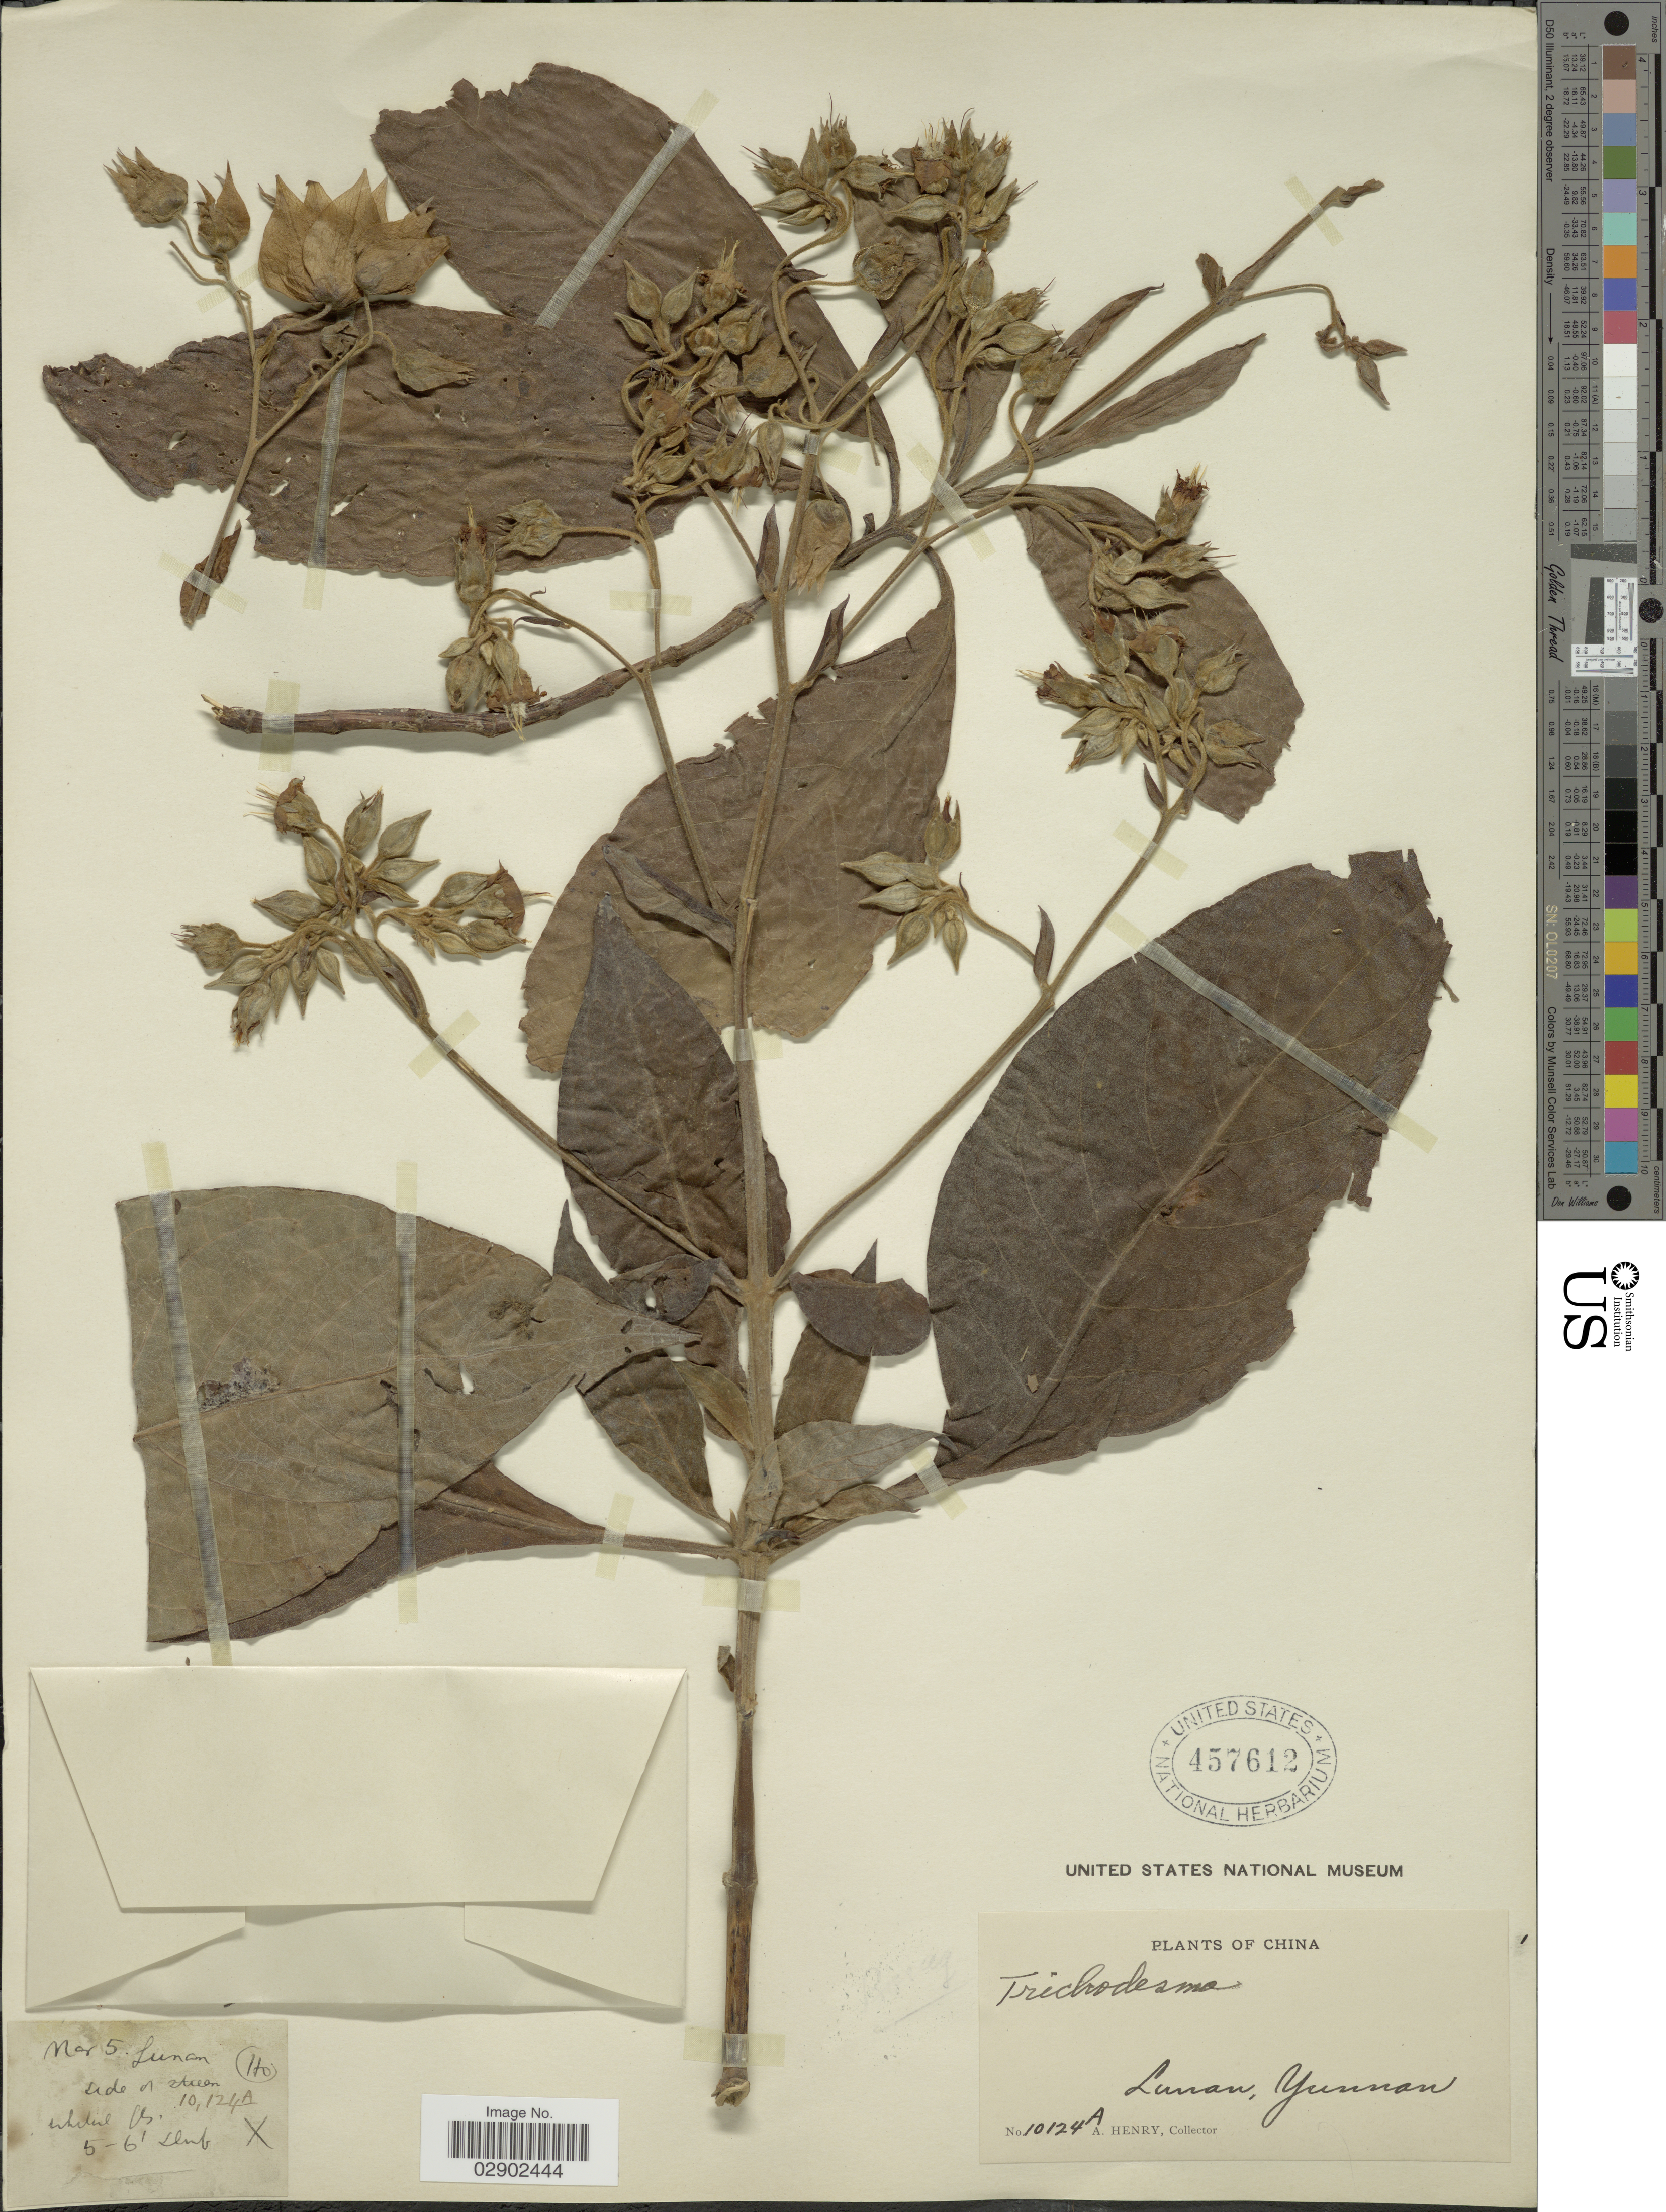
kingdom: Plantae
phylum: Tracheophyta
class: Magnoliopsida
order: Boraginales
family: Boraginaceae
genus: Trichodesma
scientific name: Trichodesma sp.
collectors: A. Henry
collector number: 10124 A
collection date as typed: Transcribed d/m/y: /3/5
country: China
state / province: Yunnan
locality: Lunan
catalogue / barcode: US 457612